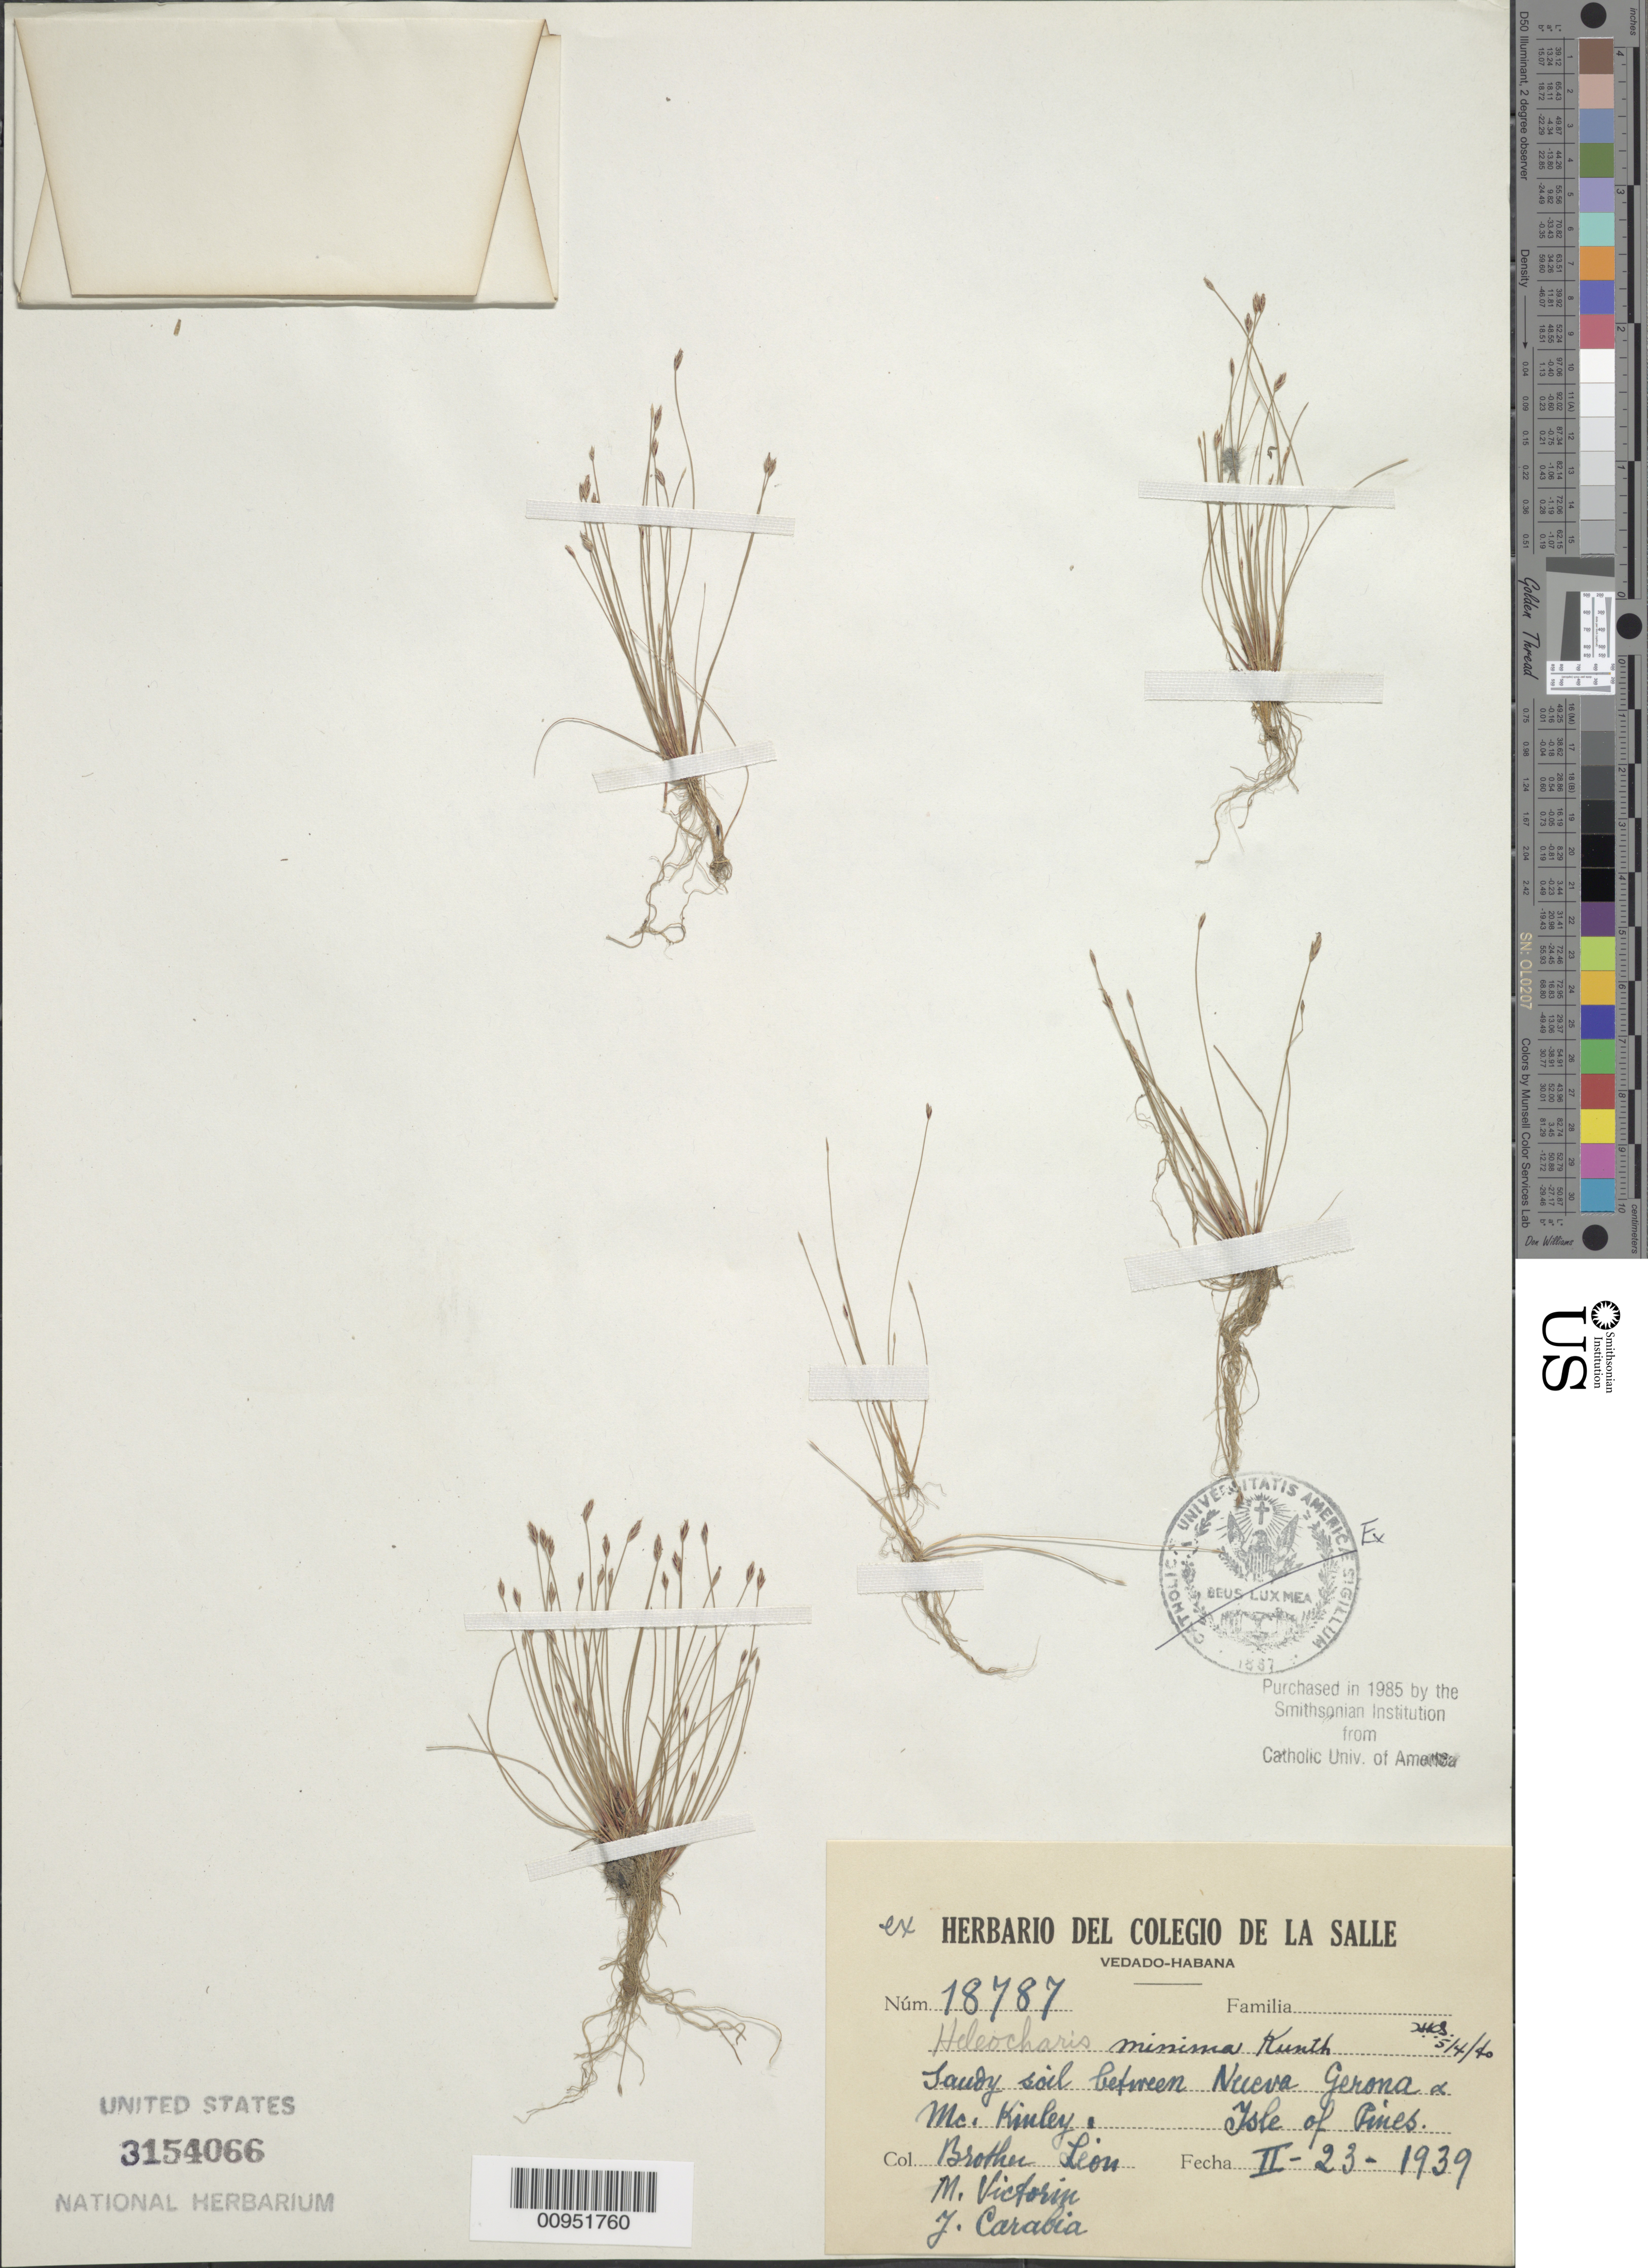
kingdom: Plantae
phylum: Tracheophyta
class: Liliopsida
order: Poales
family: Cyperaceae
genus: Eleocharis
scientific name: Eleocharis minima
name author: Kunth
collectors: Bro. León, F. Victorin & J. Carabia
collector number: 18787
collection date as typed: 23 Feb 1939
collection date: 1939-02-23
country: Cuba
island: Isla de la Juventud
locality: Isle of Pines, between Nueva Gerona and McKinley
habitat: Sandy soil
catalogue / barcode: US 3154066